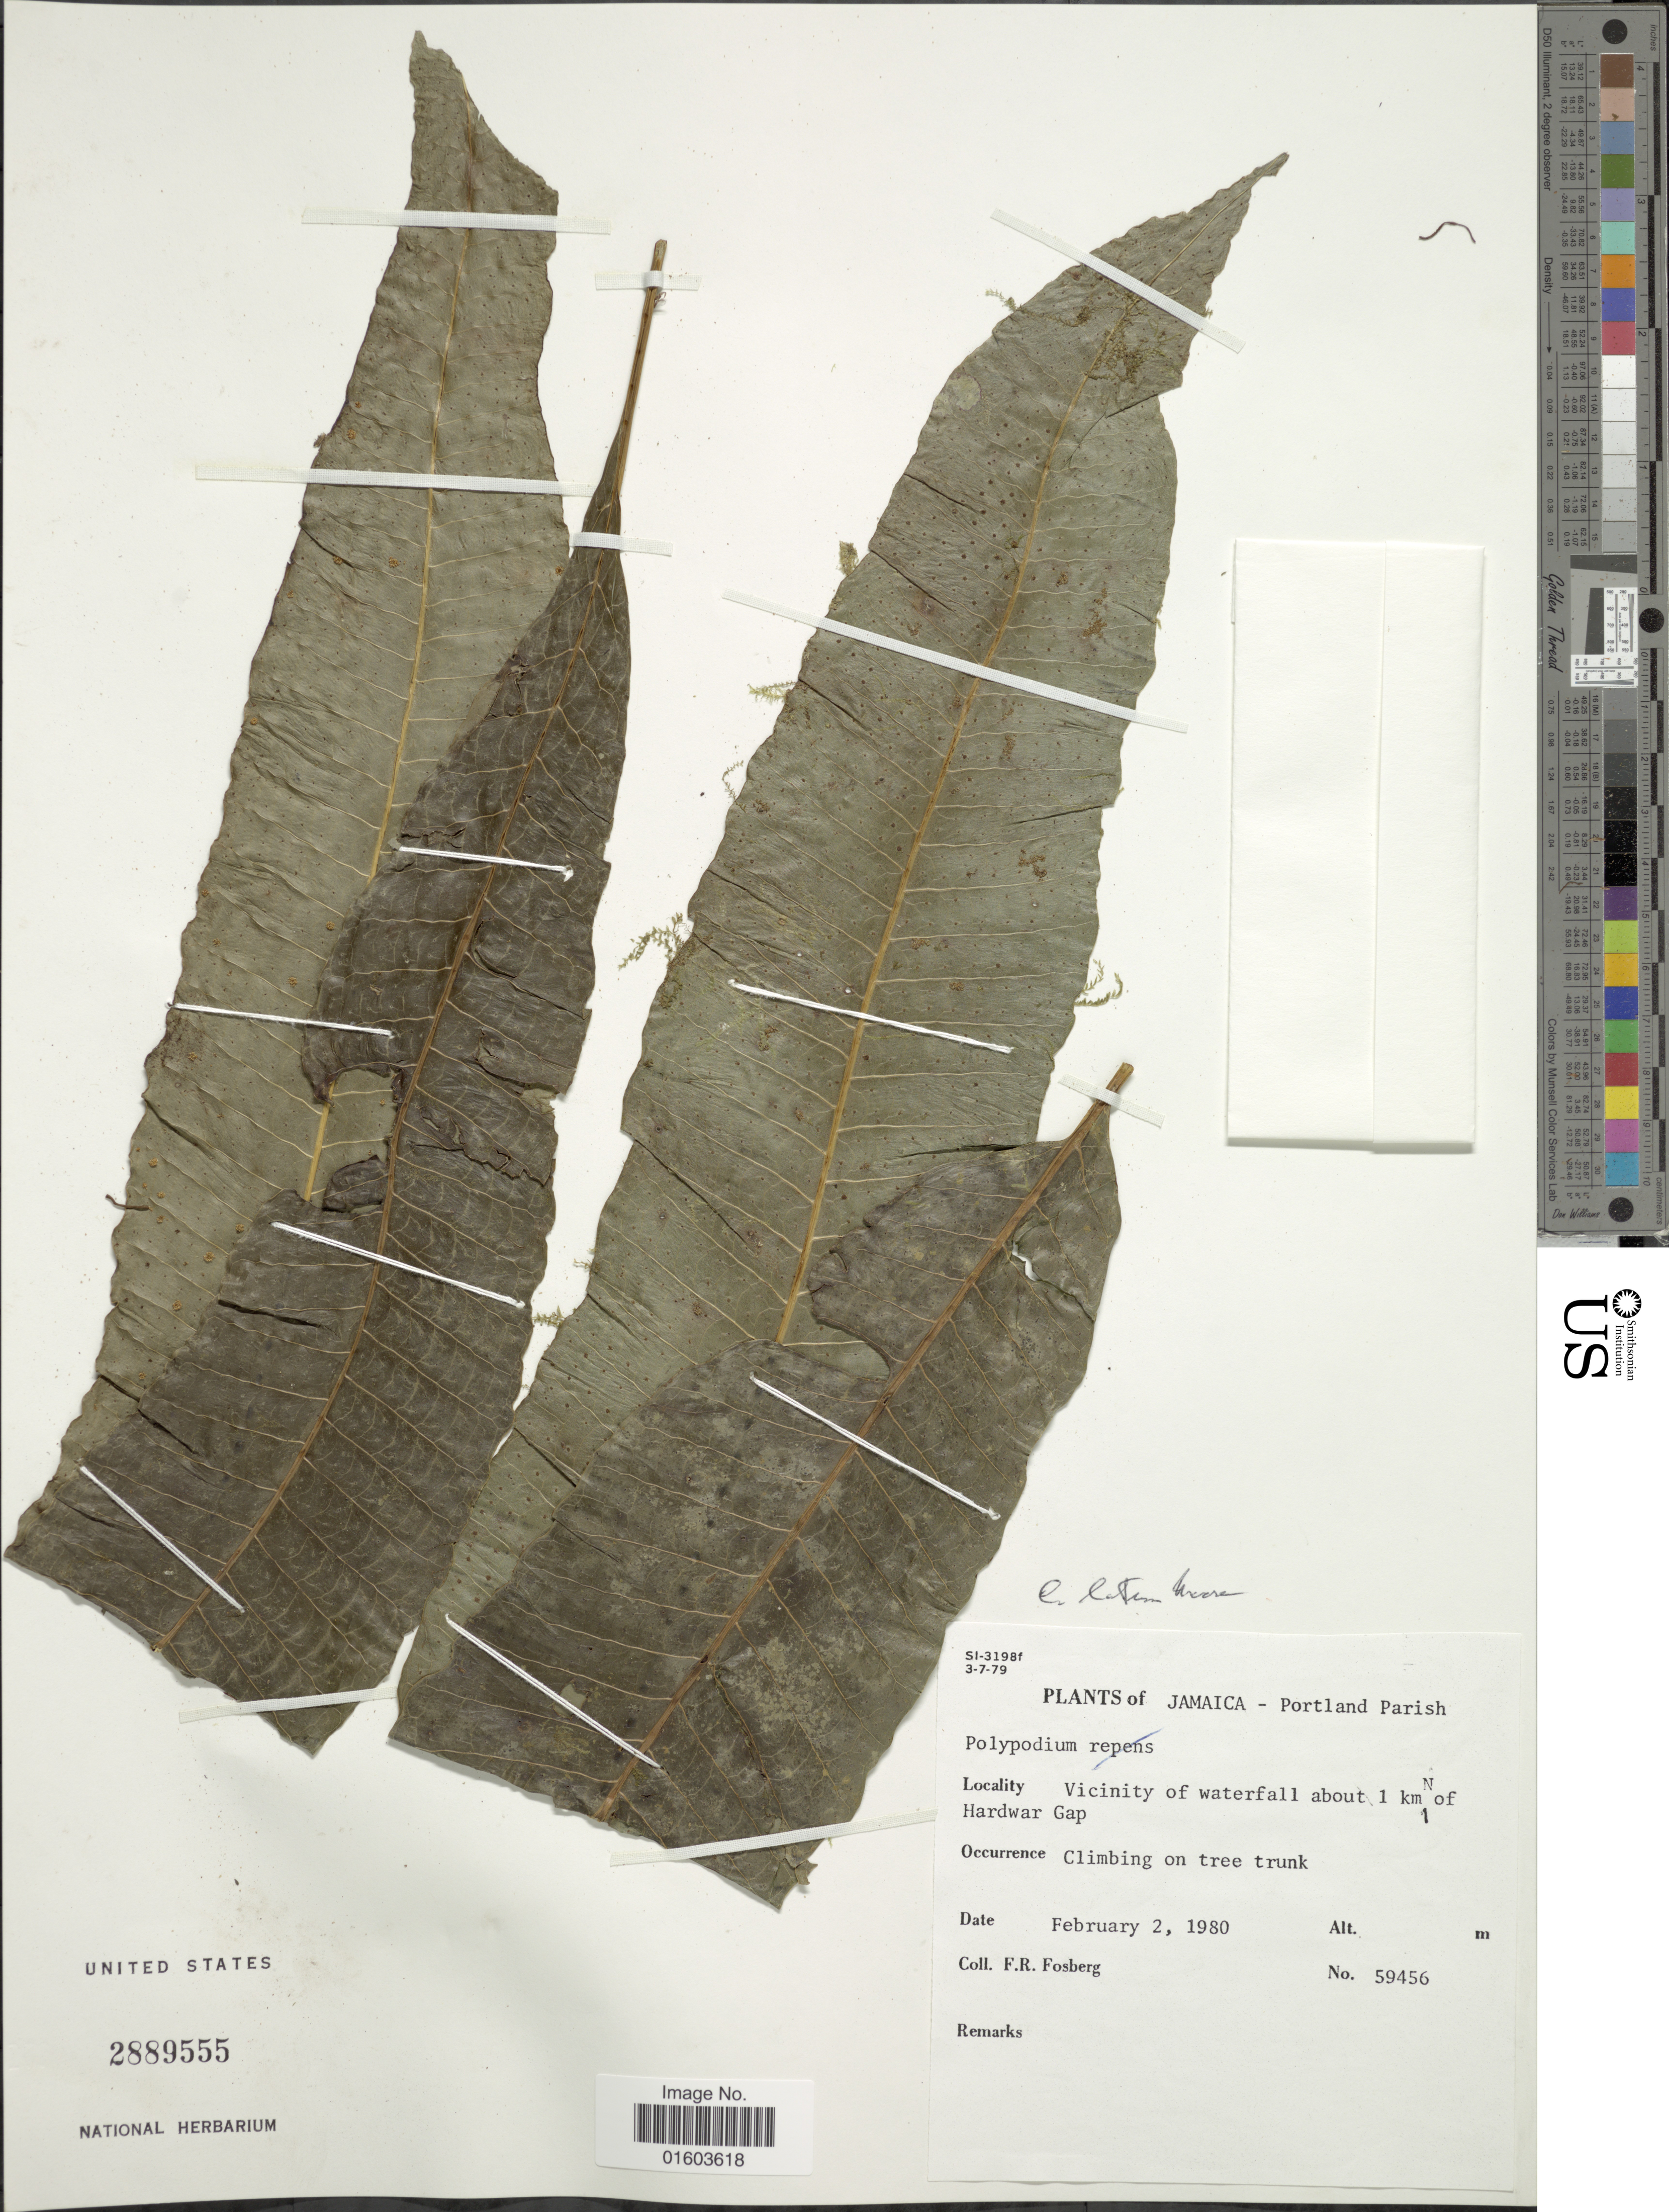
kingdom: Plantae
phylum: Tracheophyta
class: Polypodiopsida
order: Polypodiales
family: Polypodiaceae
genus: Campyloneurum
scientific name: Campyloneurum latum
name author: T. Moore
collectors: F. R. Fosberg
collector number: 59456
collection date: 1980-02-02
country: Jamaica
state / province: Portland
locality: Portland Parish, Vicinity of waterfall about 1 km N of Hardwar Gap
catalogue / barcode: US 2889555